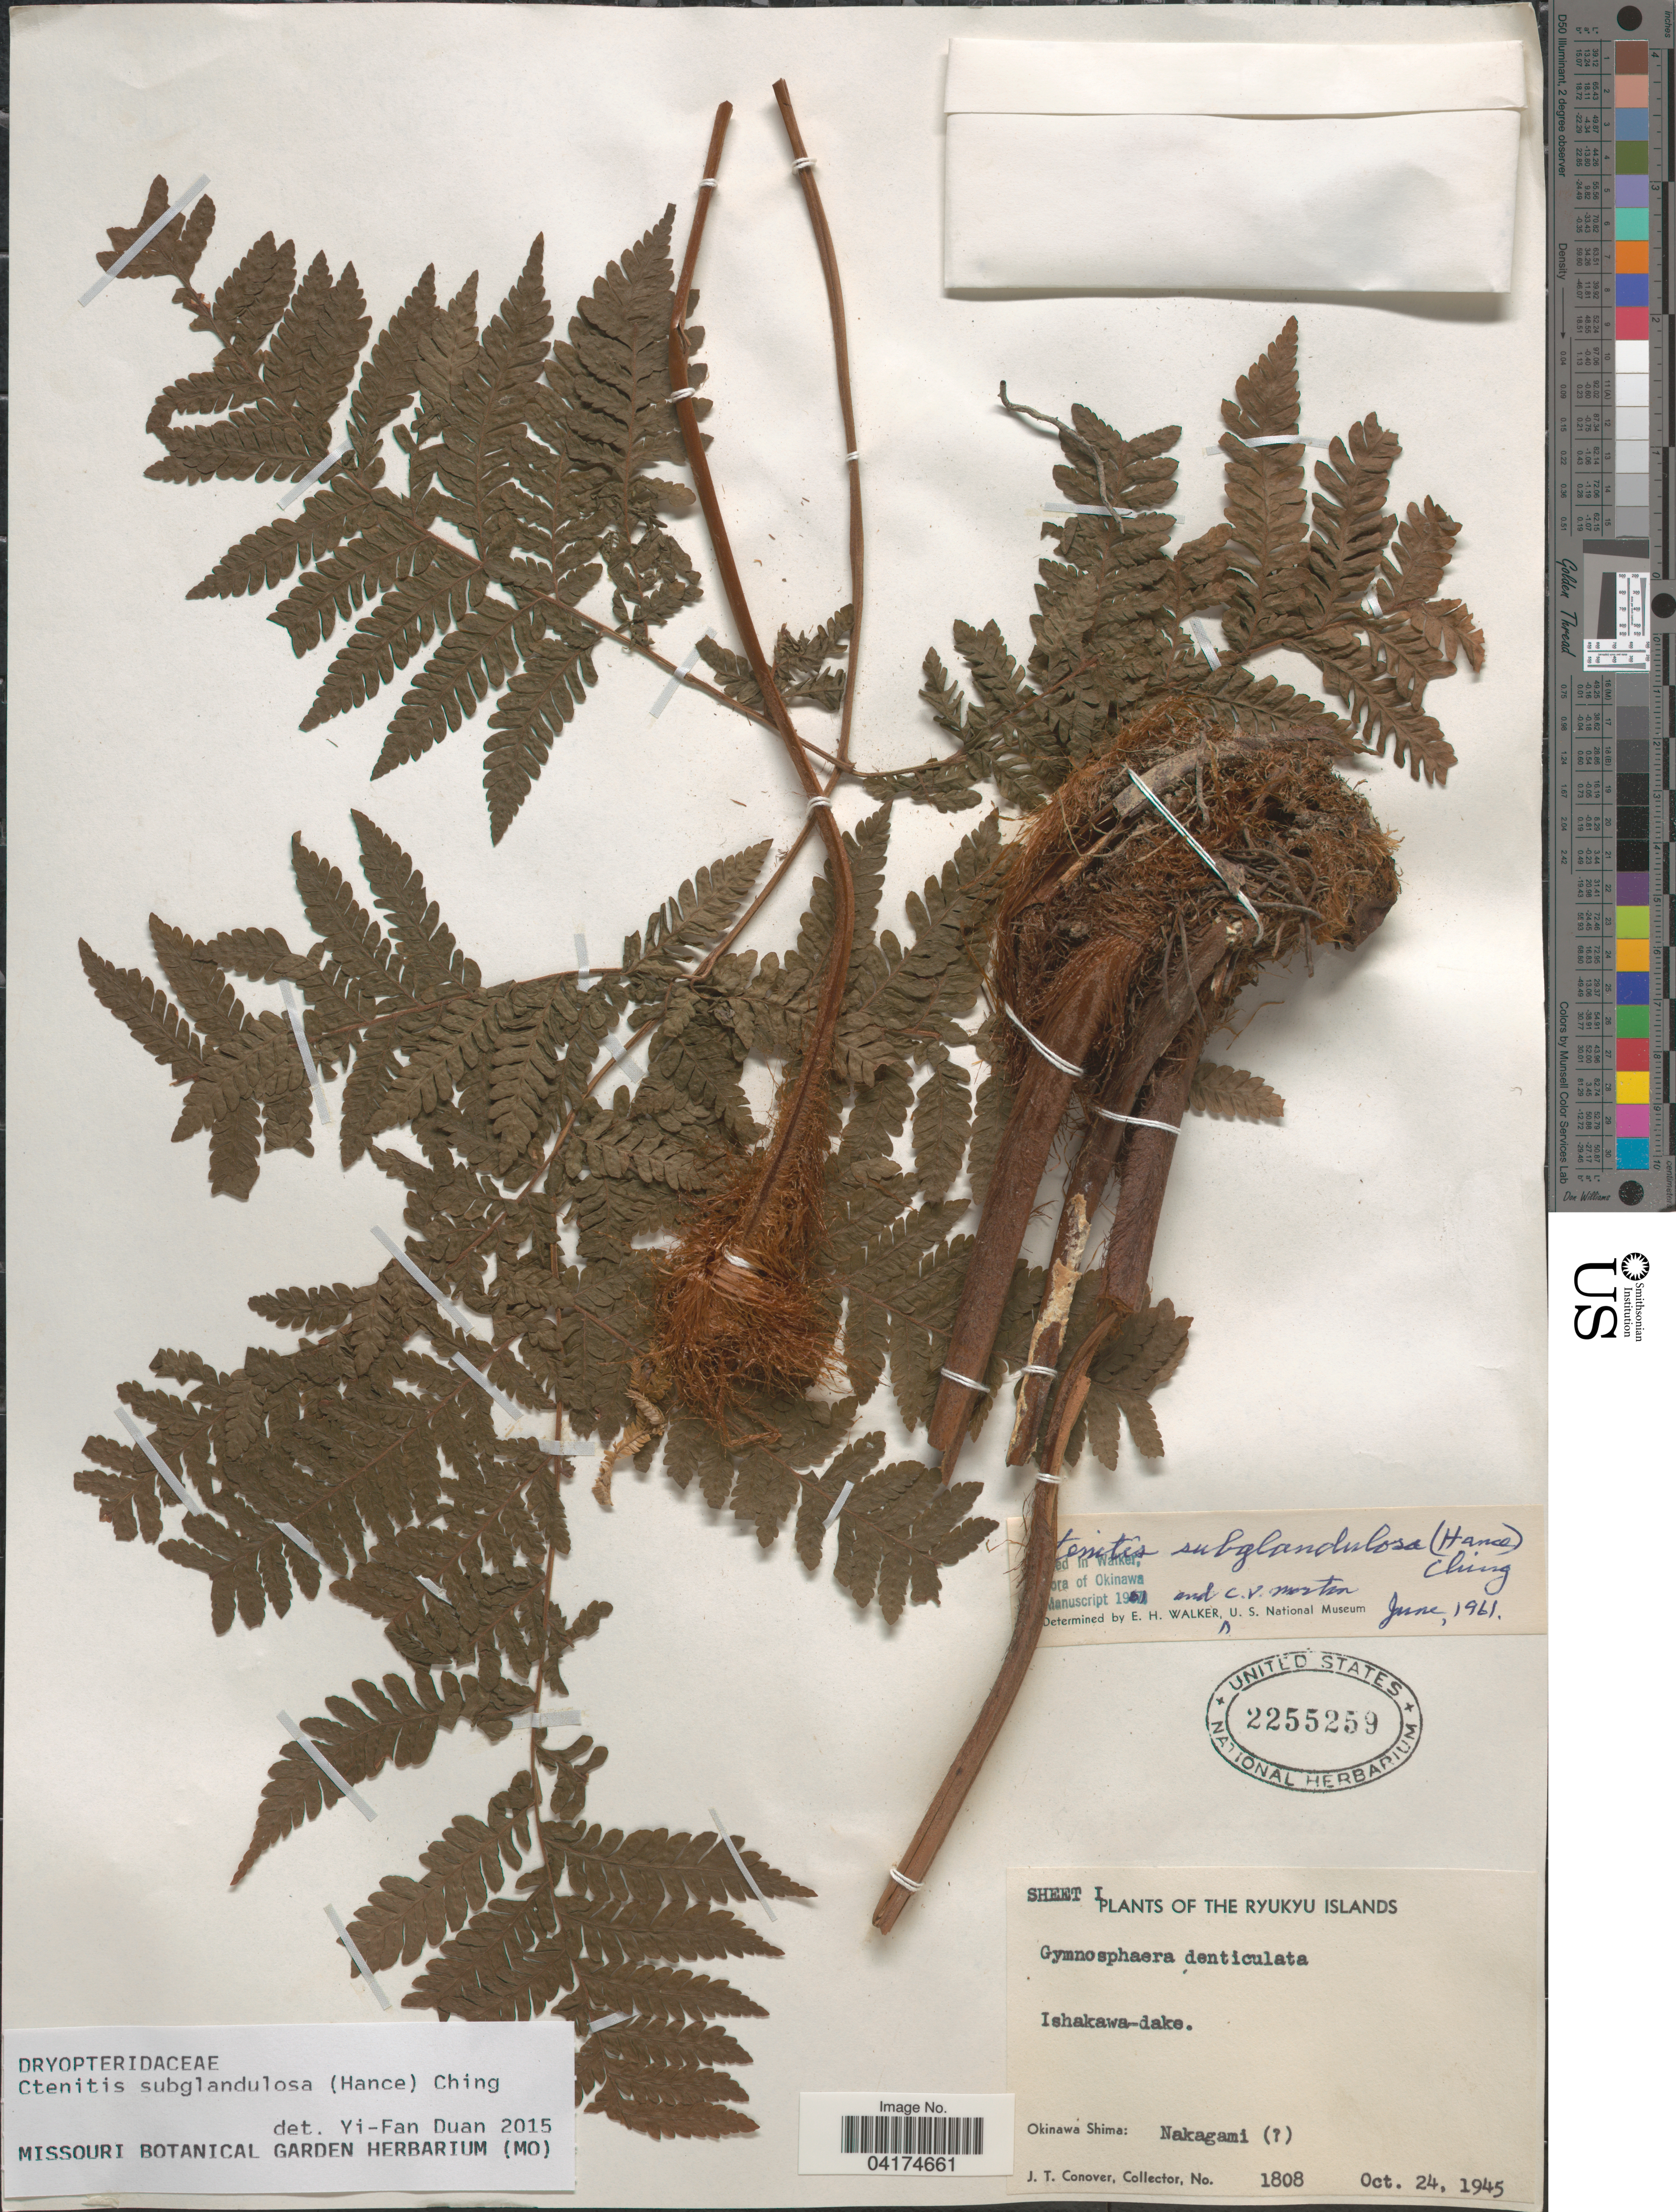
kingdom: Plantae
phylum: Tracheophyta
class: Polypodiopsida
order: Polypodiales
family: Dryopteridaceae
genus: Ctenitis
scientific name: Ctenitis subglandulosa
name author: (Hance) Ching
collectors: J. T. Conover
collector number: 1808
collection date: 1945-10-24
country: Japan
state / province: Okinawa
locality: The Ryukyu Islands. Ishakawa-dake. Okinawa Shima: Nakagami.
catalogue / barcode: US 2255259